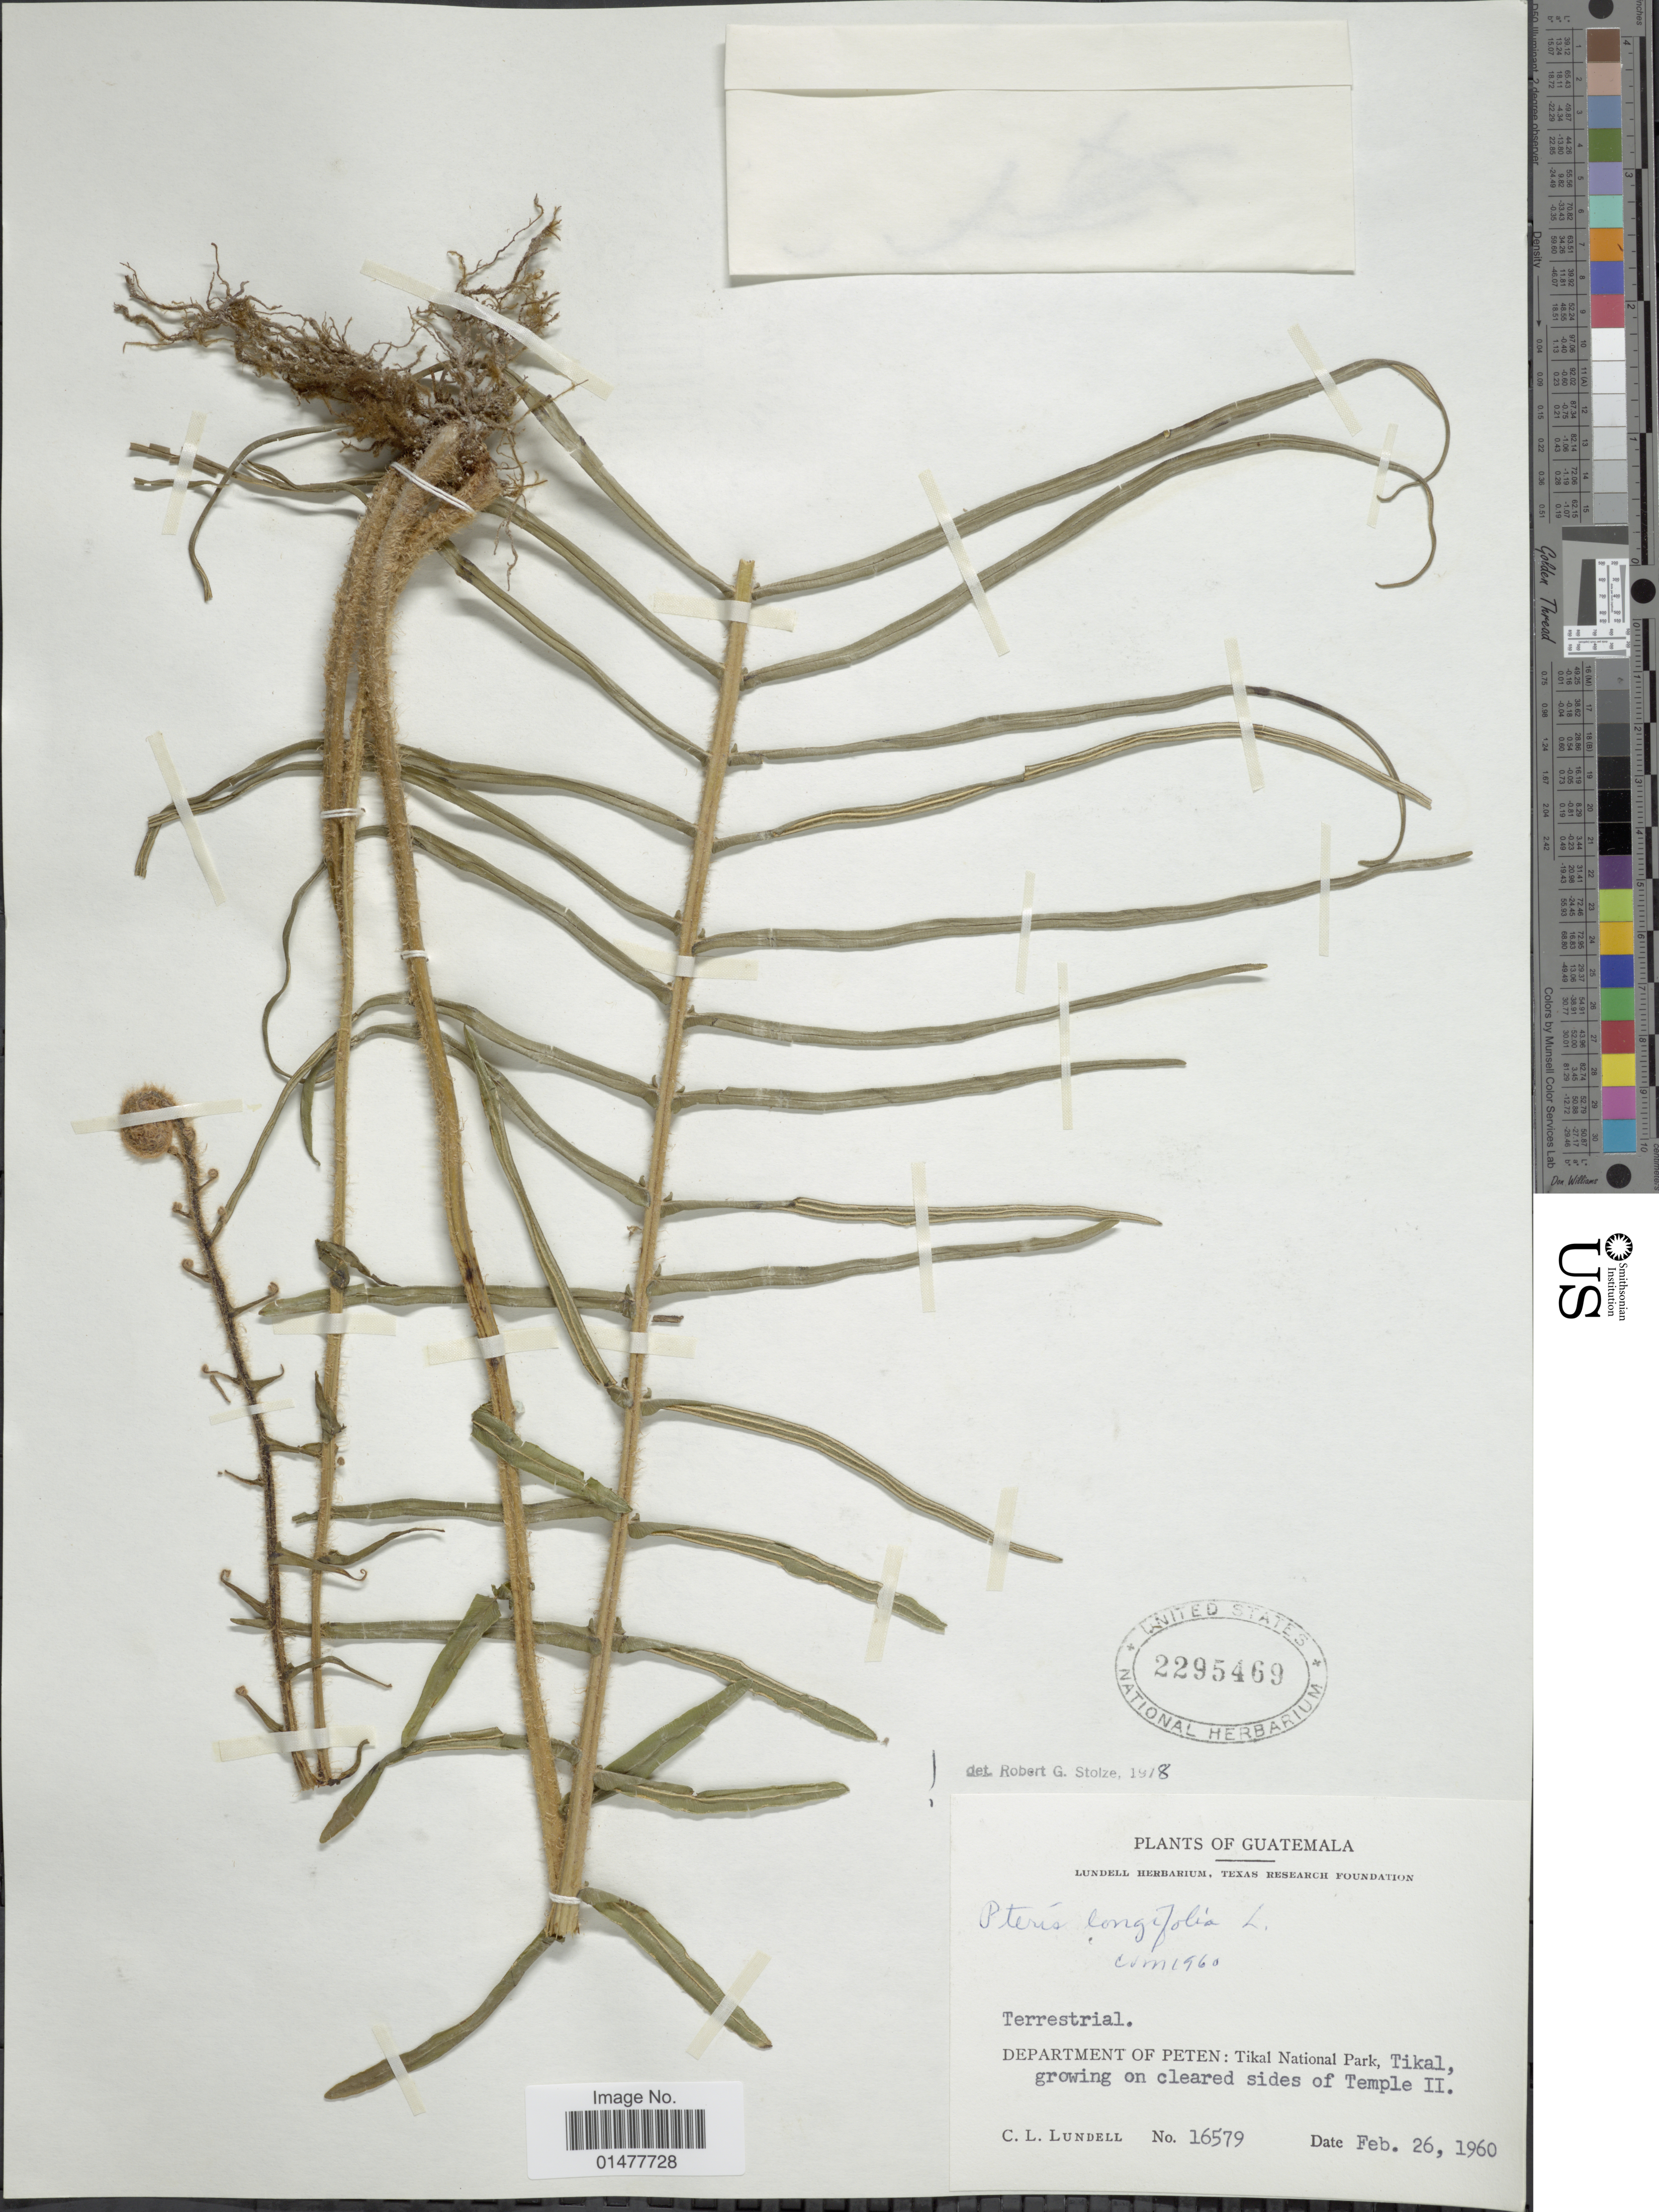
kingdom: Plantae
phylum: Tracheophyta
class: Polypodiopsida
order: Polypodiales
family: Pteridaceae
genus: Pteris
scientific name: Pteris longifolia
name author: L.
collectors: C. L. Lundell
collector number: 16579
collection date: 1960-02-26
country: Guatemala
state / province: El Petén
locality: Tikal National Park, growing on cleared sides of Temple II.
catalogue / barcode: US 2295469